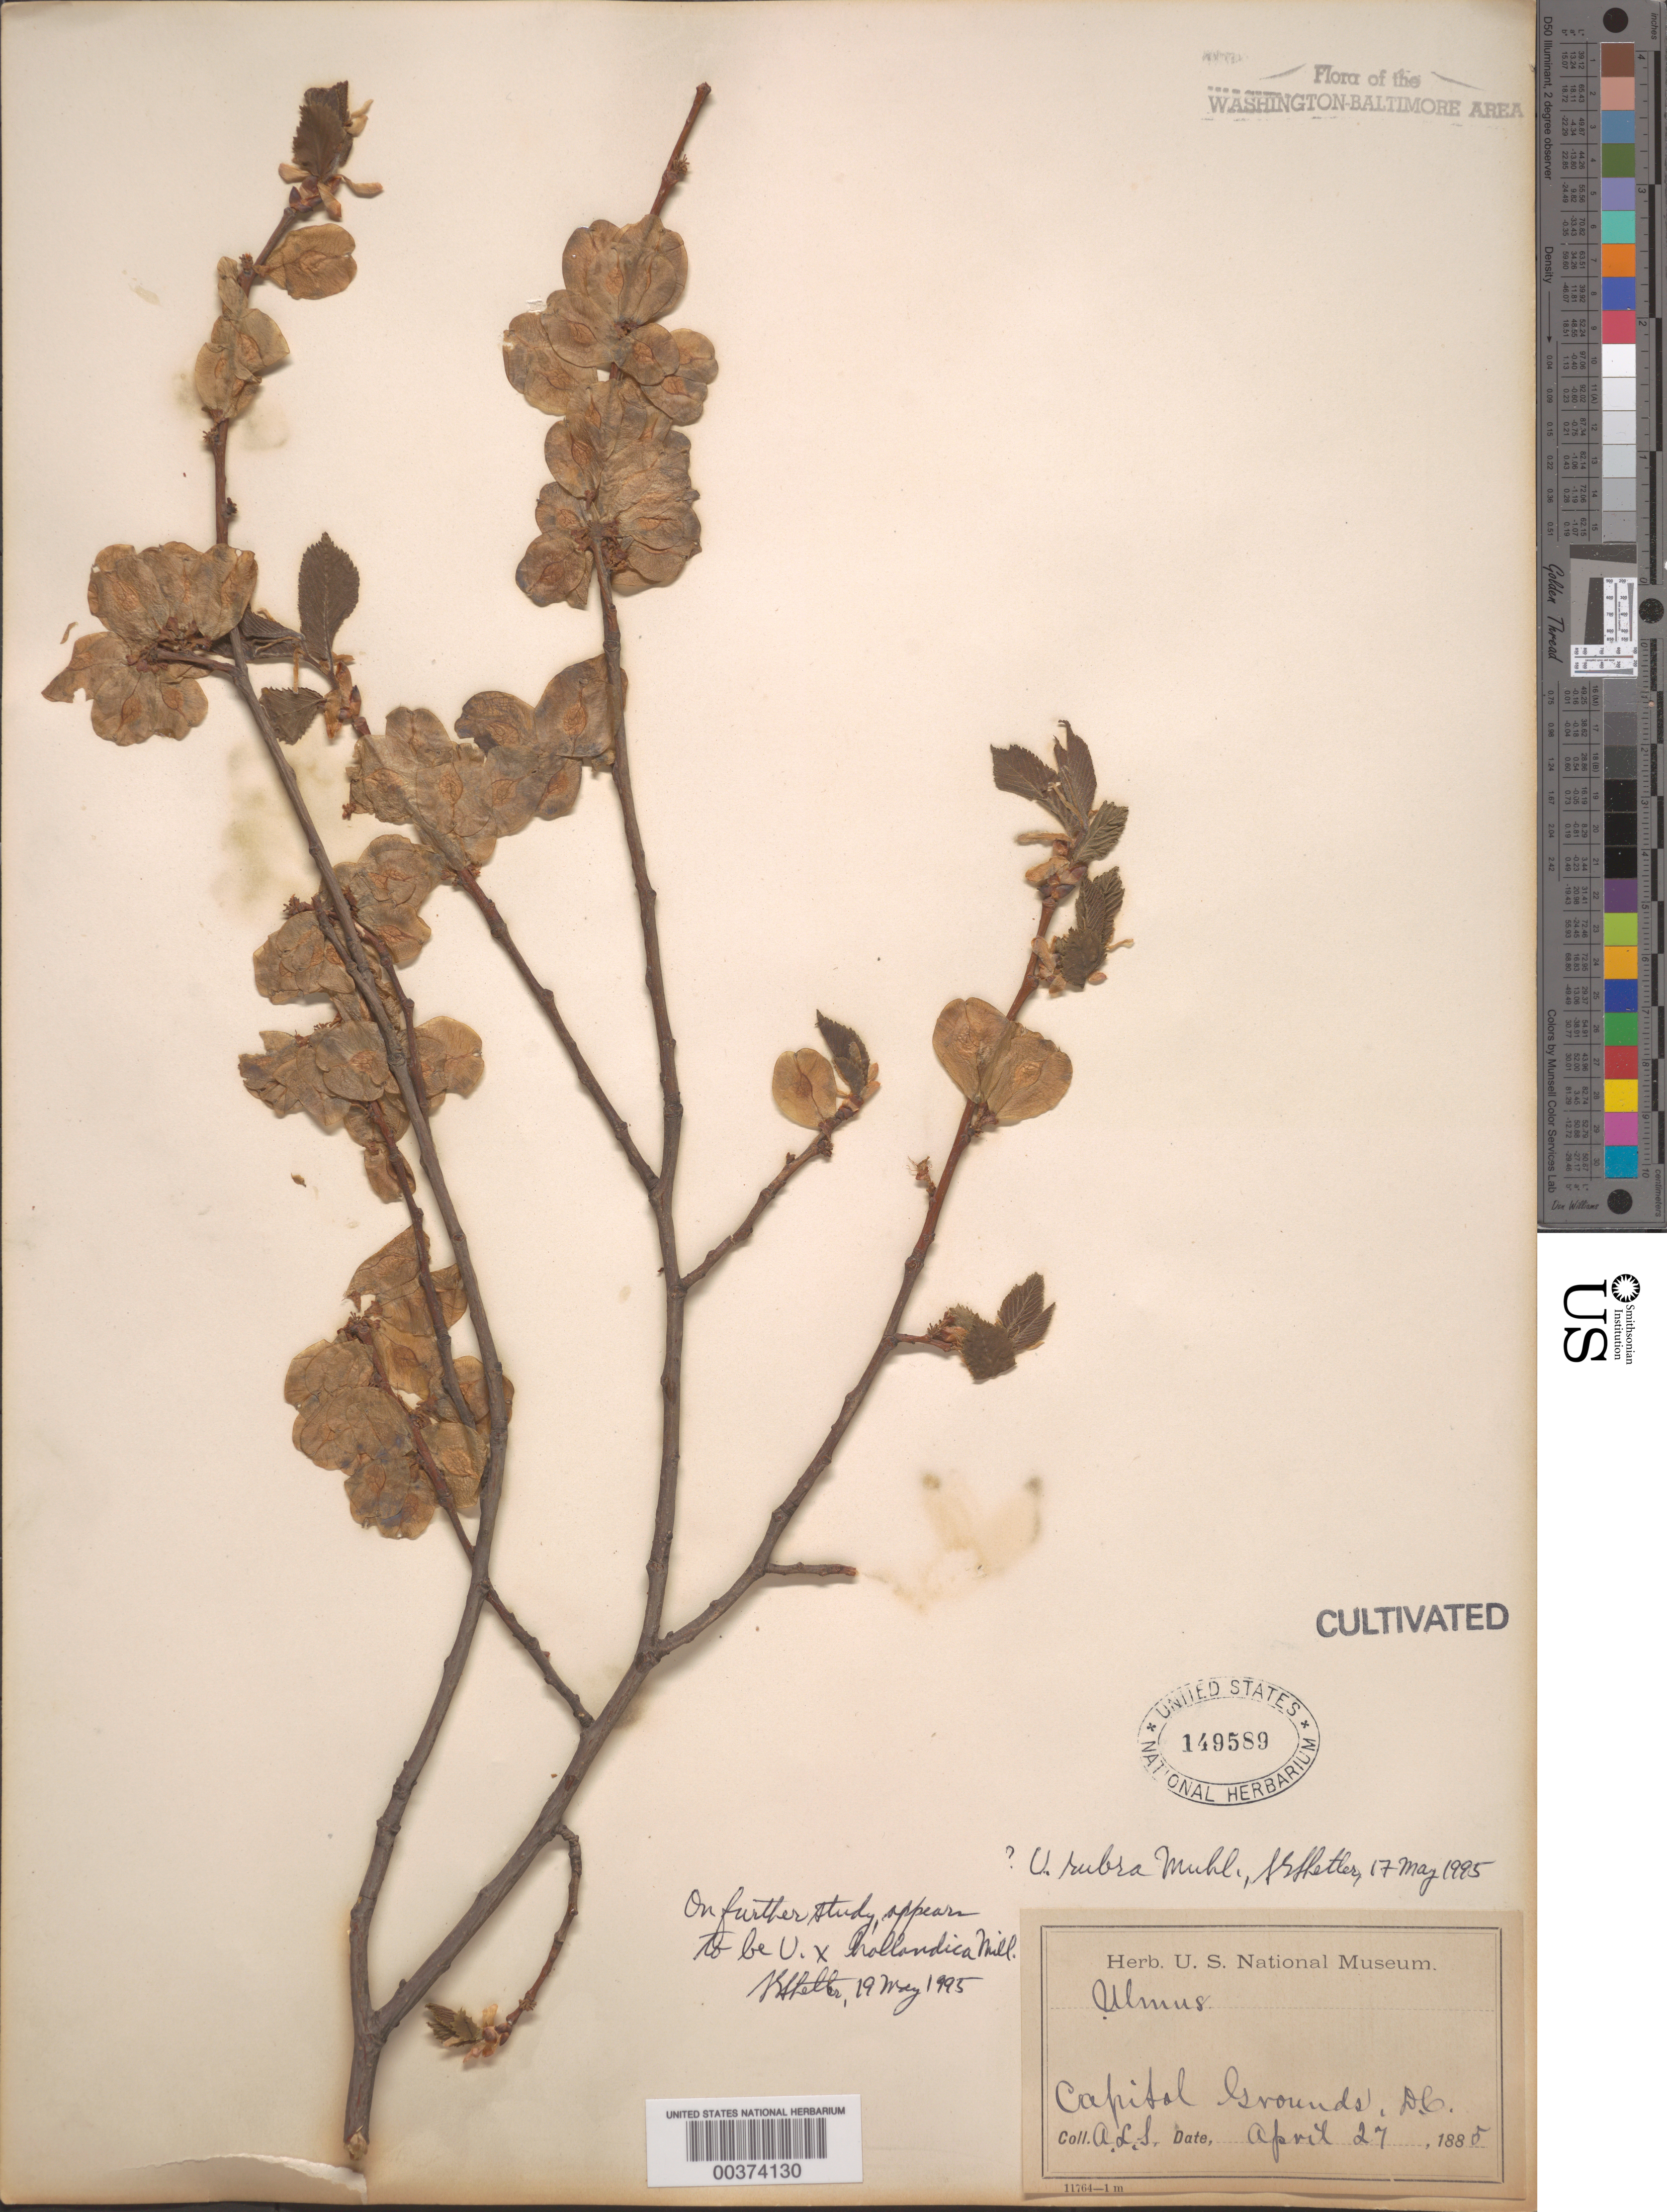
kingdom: Plantae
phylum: Tracheophyta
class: Magnoliopsida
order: Rosales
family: Ulmaceae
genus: Ulmus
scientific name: Ulmus hollandica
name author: Mill.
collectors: A. L. Schott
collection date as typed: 27 Apr 1885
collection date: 1885-04-27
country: United States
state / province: District of Columbia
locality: Capitol grounds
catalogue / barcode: US 149589